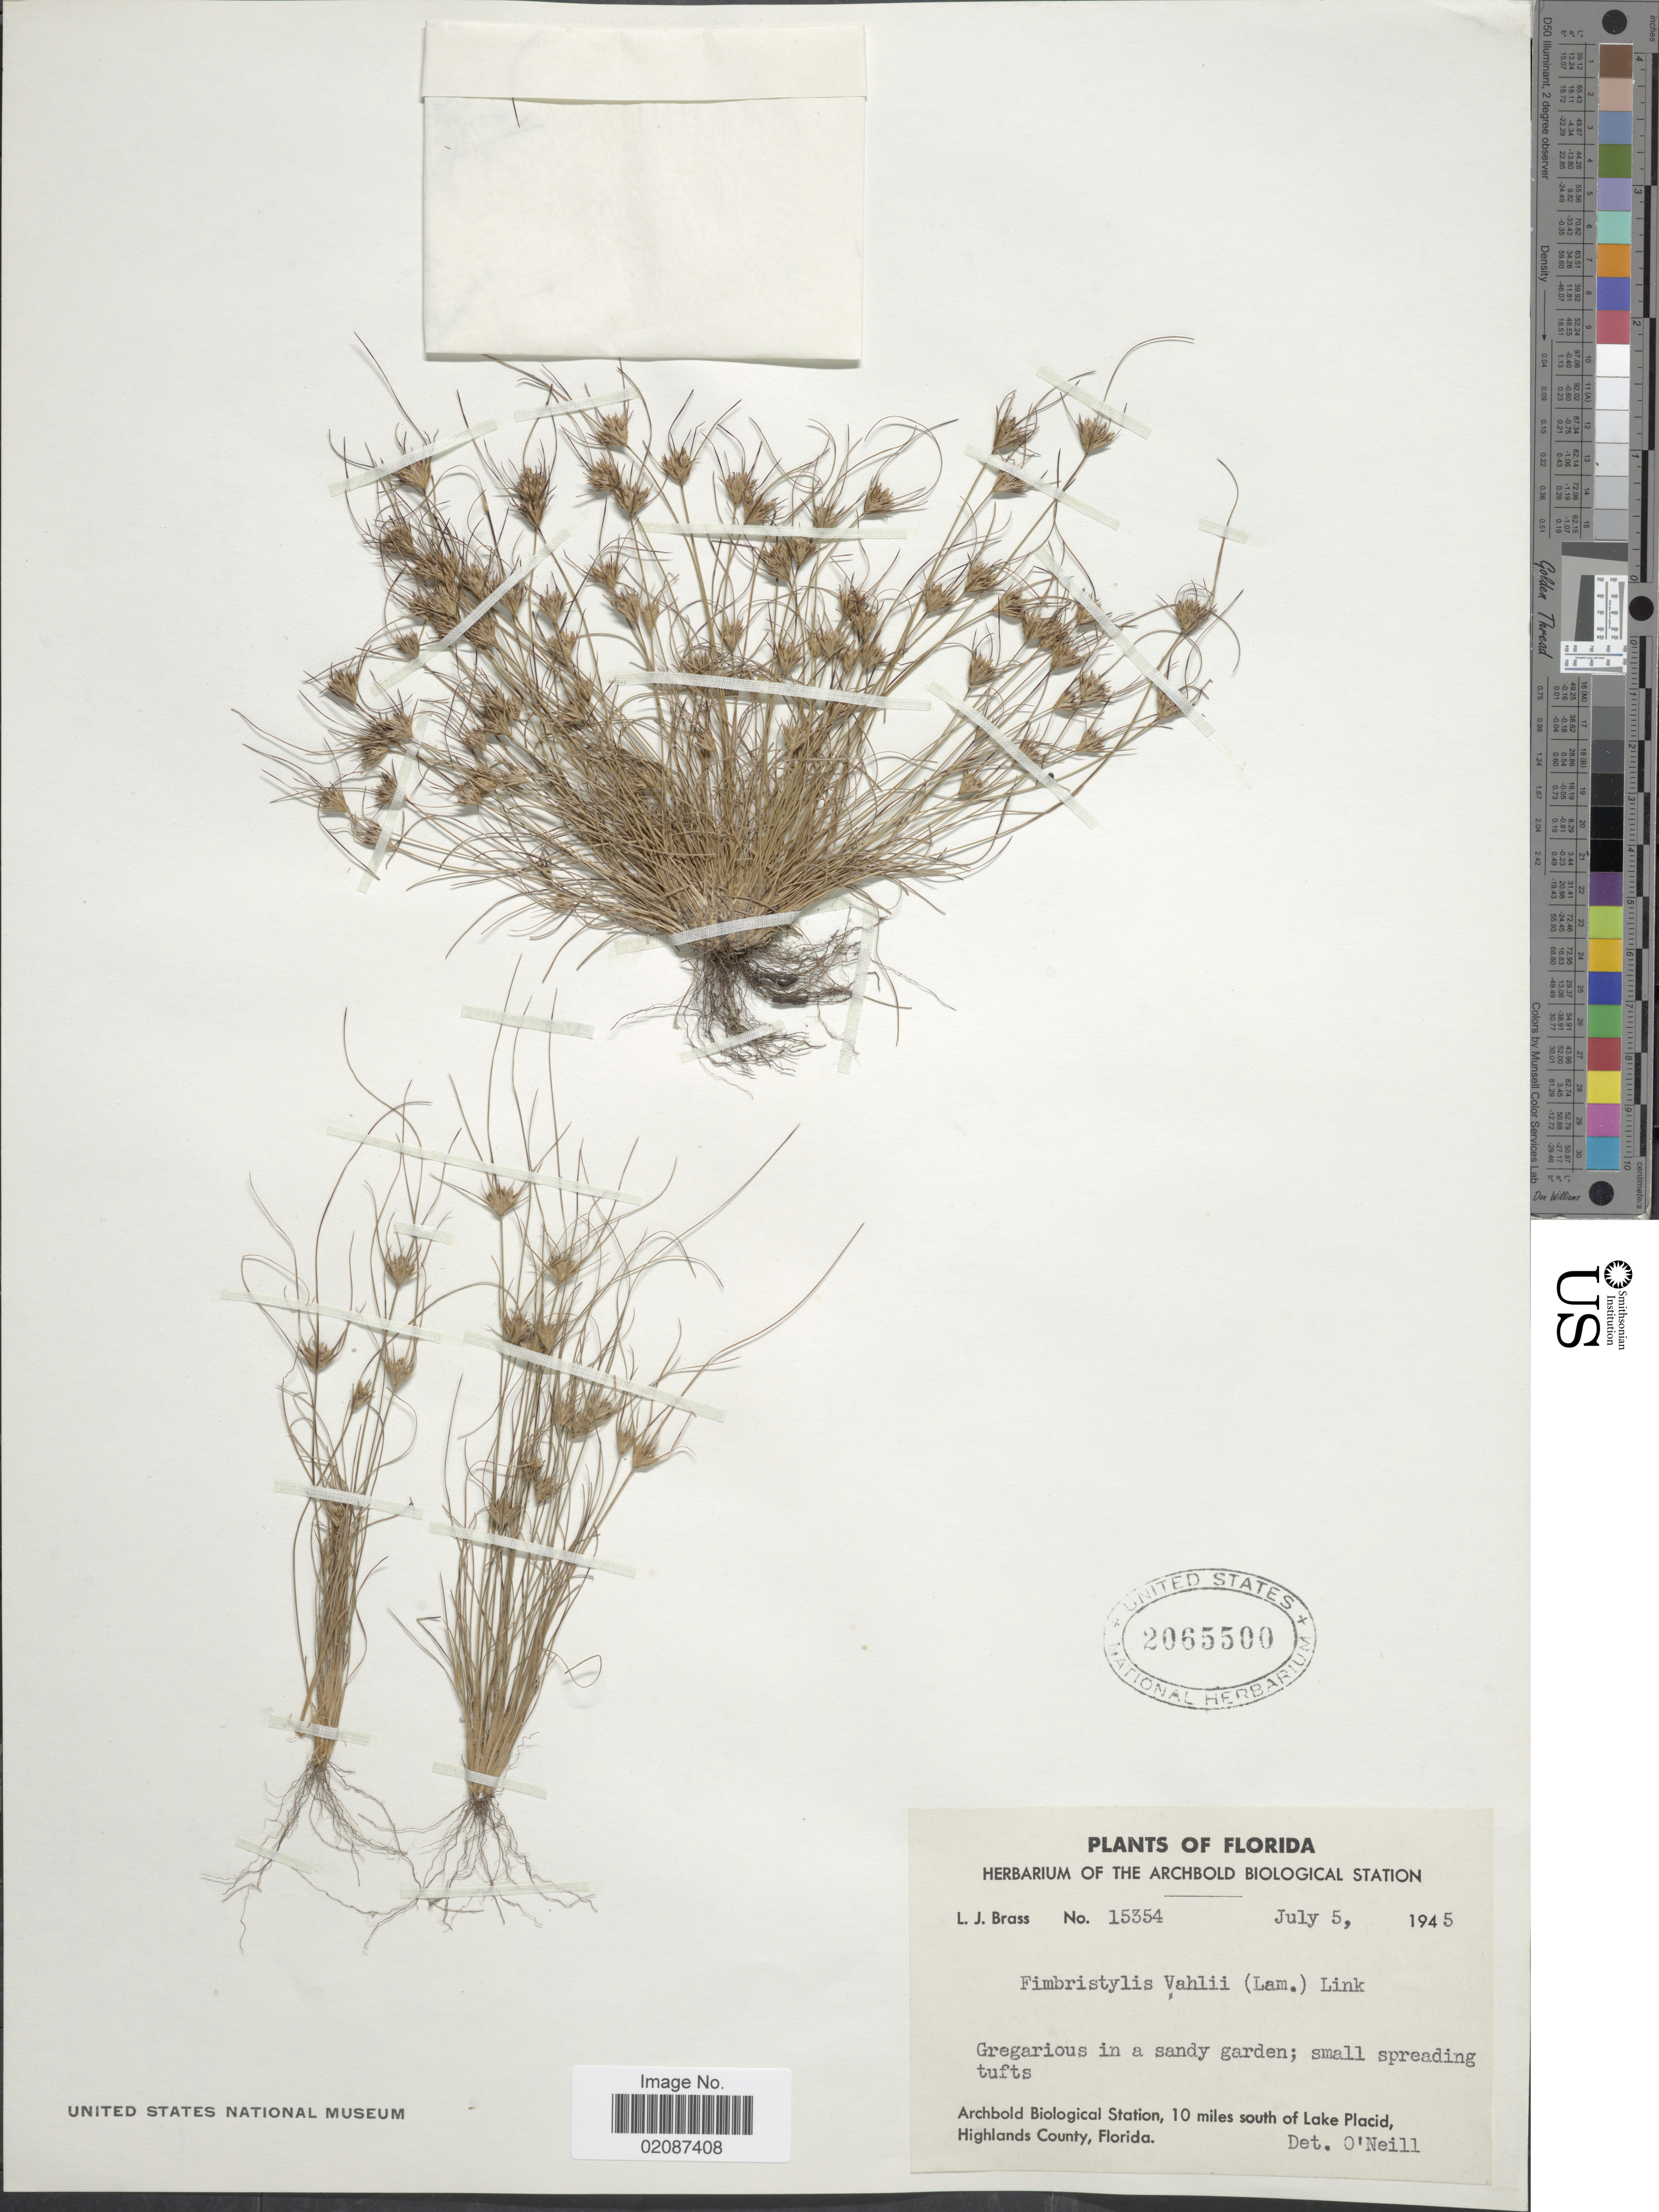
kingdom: Plantae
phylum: Tracheophyta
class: Liliopsida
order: Poales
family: Cyperaceae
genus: Fimbristylis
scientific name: Fimbristylis vahlii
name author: (Lam.) Link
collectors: L. J. Brass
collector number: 15354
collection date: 1945-07-05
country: United States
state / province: Florida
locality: Archbold Biological Station, 10 miles south of Lake Placid, Highlands County, Florida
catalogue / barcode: US 2065500